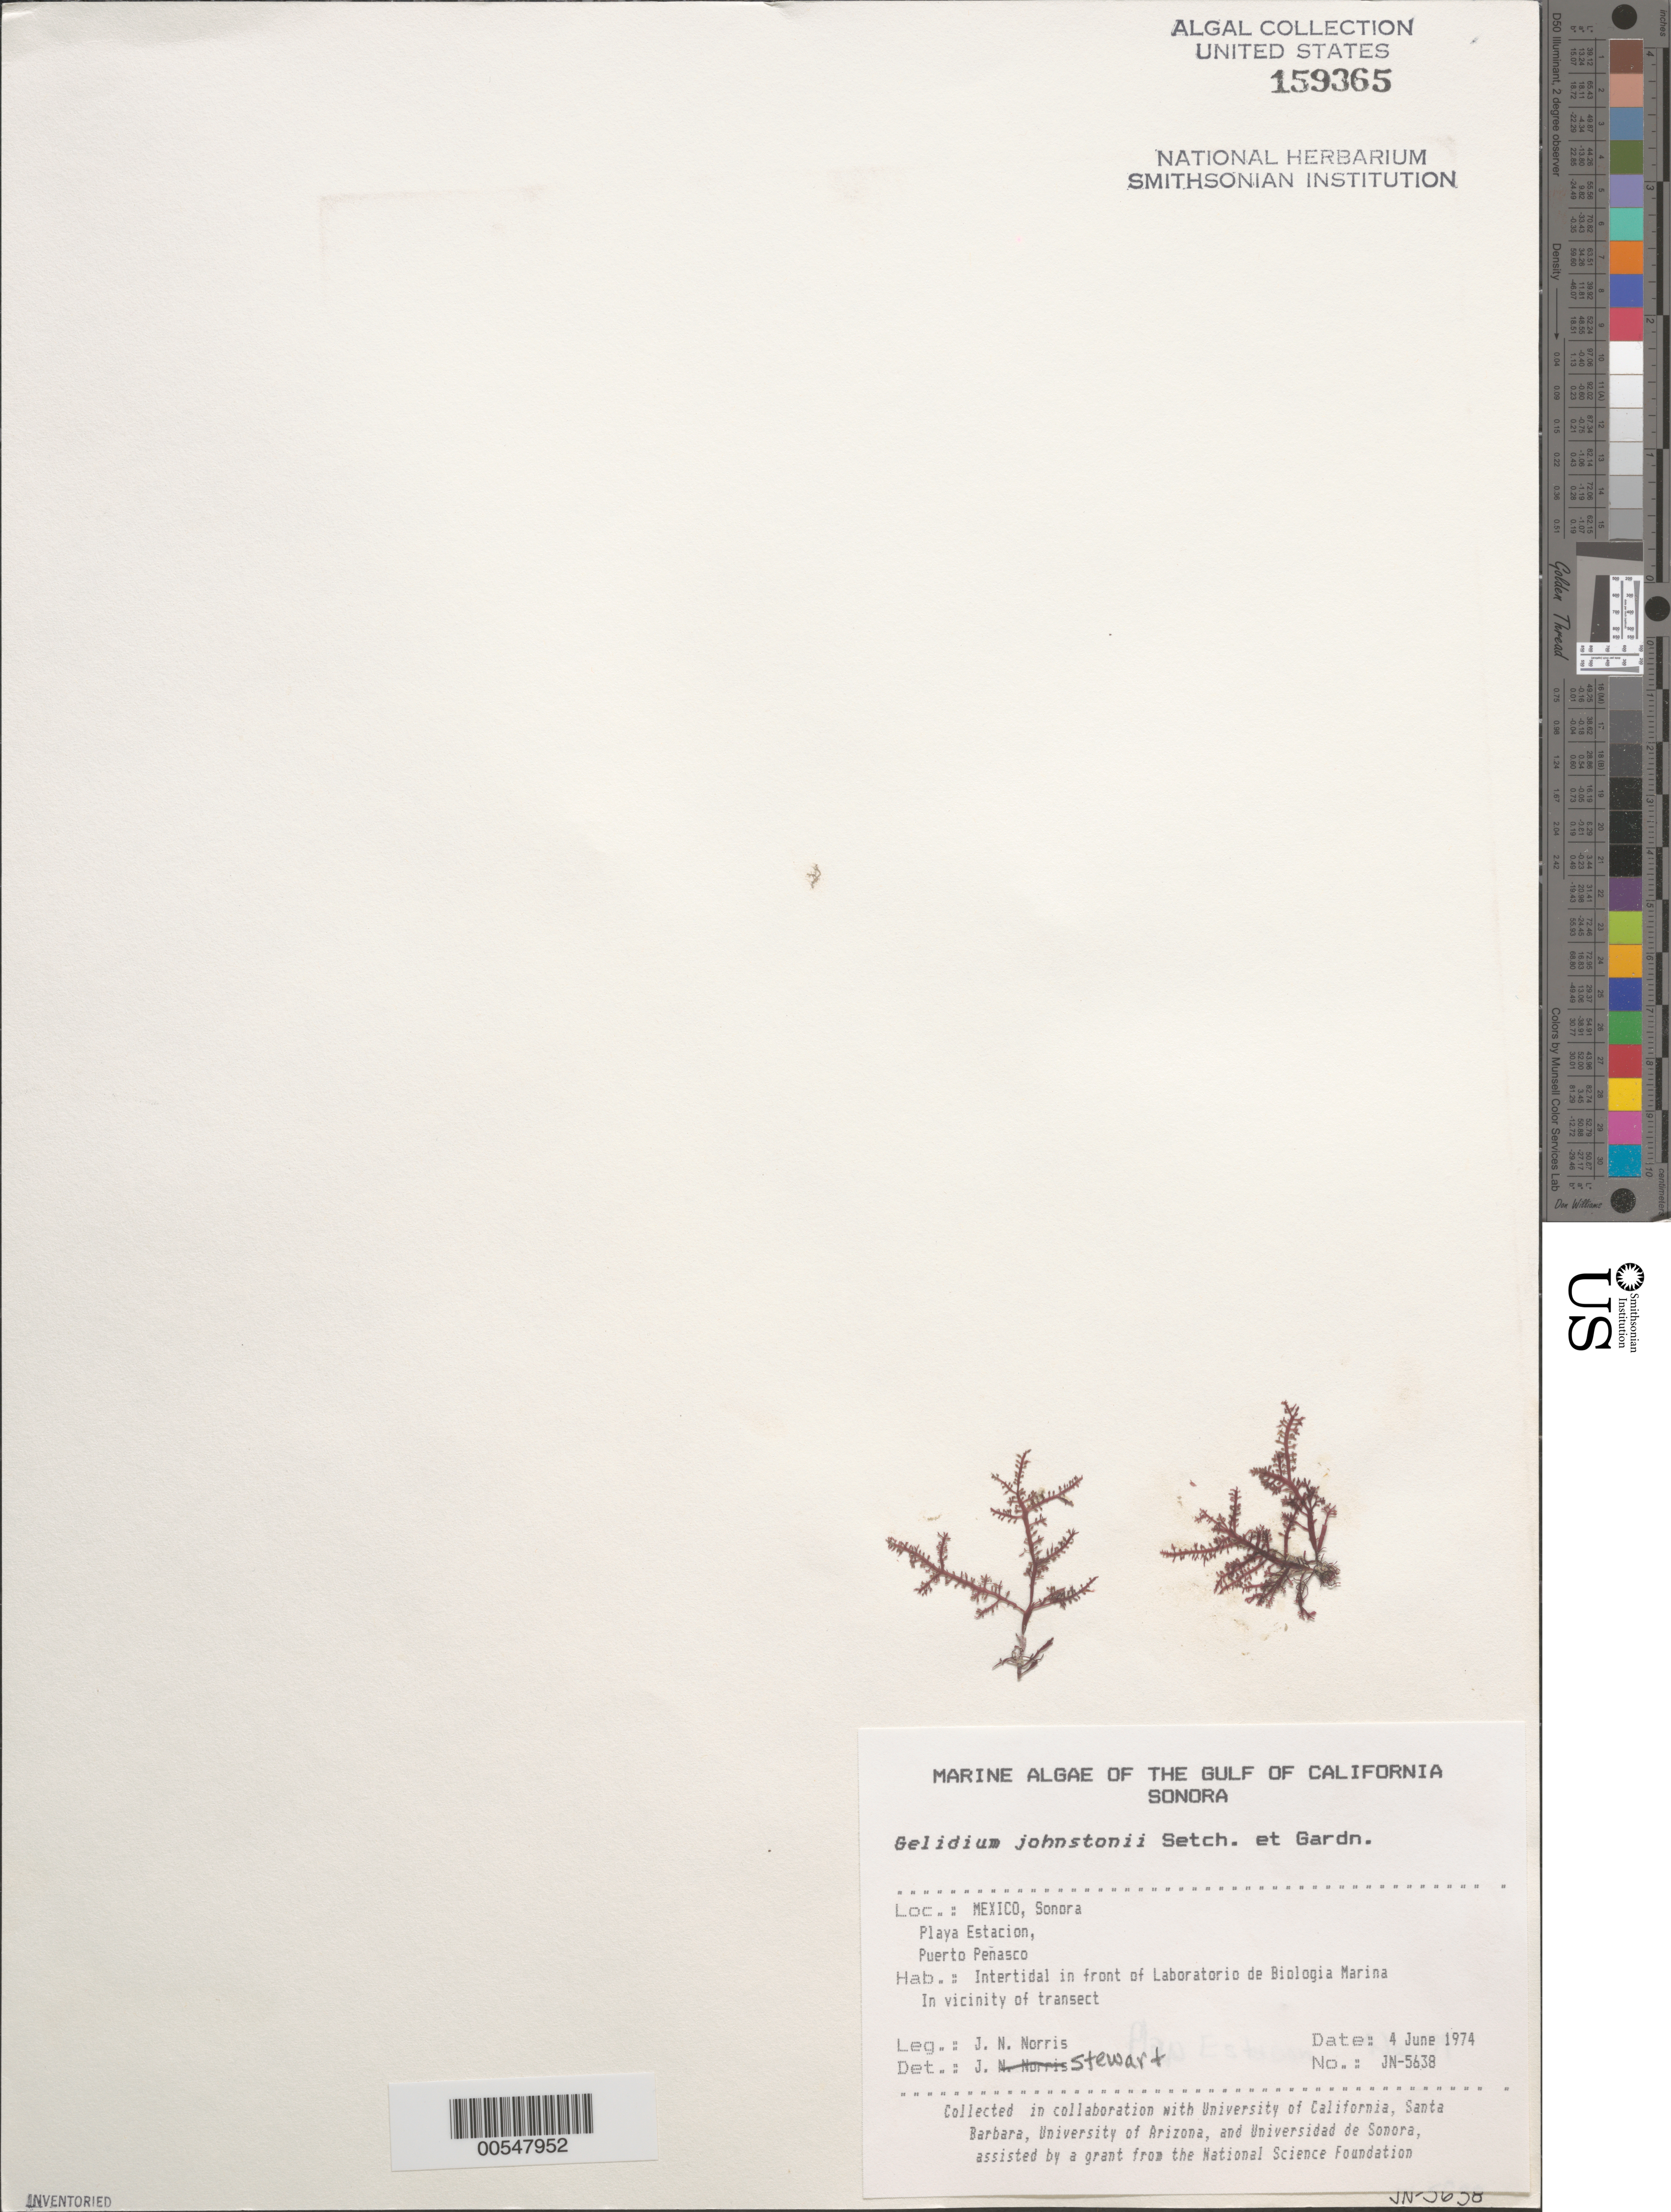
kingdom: Plantae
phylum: Rhodophyta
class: Florideophyceae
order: Gelidiales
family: Gelidiaceae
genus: Gelidium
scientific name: Gelidium johnstonii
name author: Setchell & N.L. Gardner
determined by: Stewart, J.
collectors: J. N. Norris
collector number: JN-5638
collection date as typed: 04 Jun 1974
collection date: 1974-06-04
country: Mexico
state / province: Sonora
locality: Playa Estacion, Puerto Penasco, Laboratorio de Biologia Marina shore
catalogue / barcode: US 159365